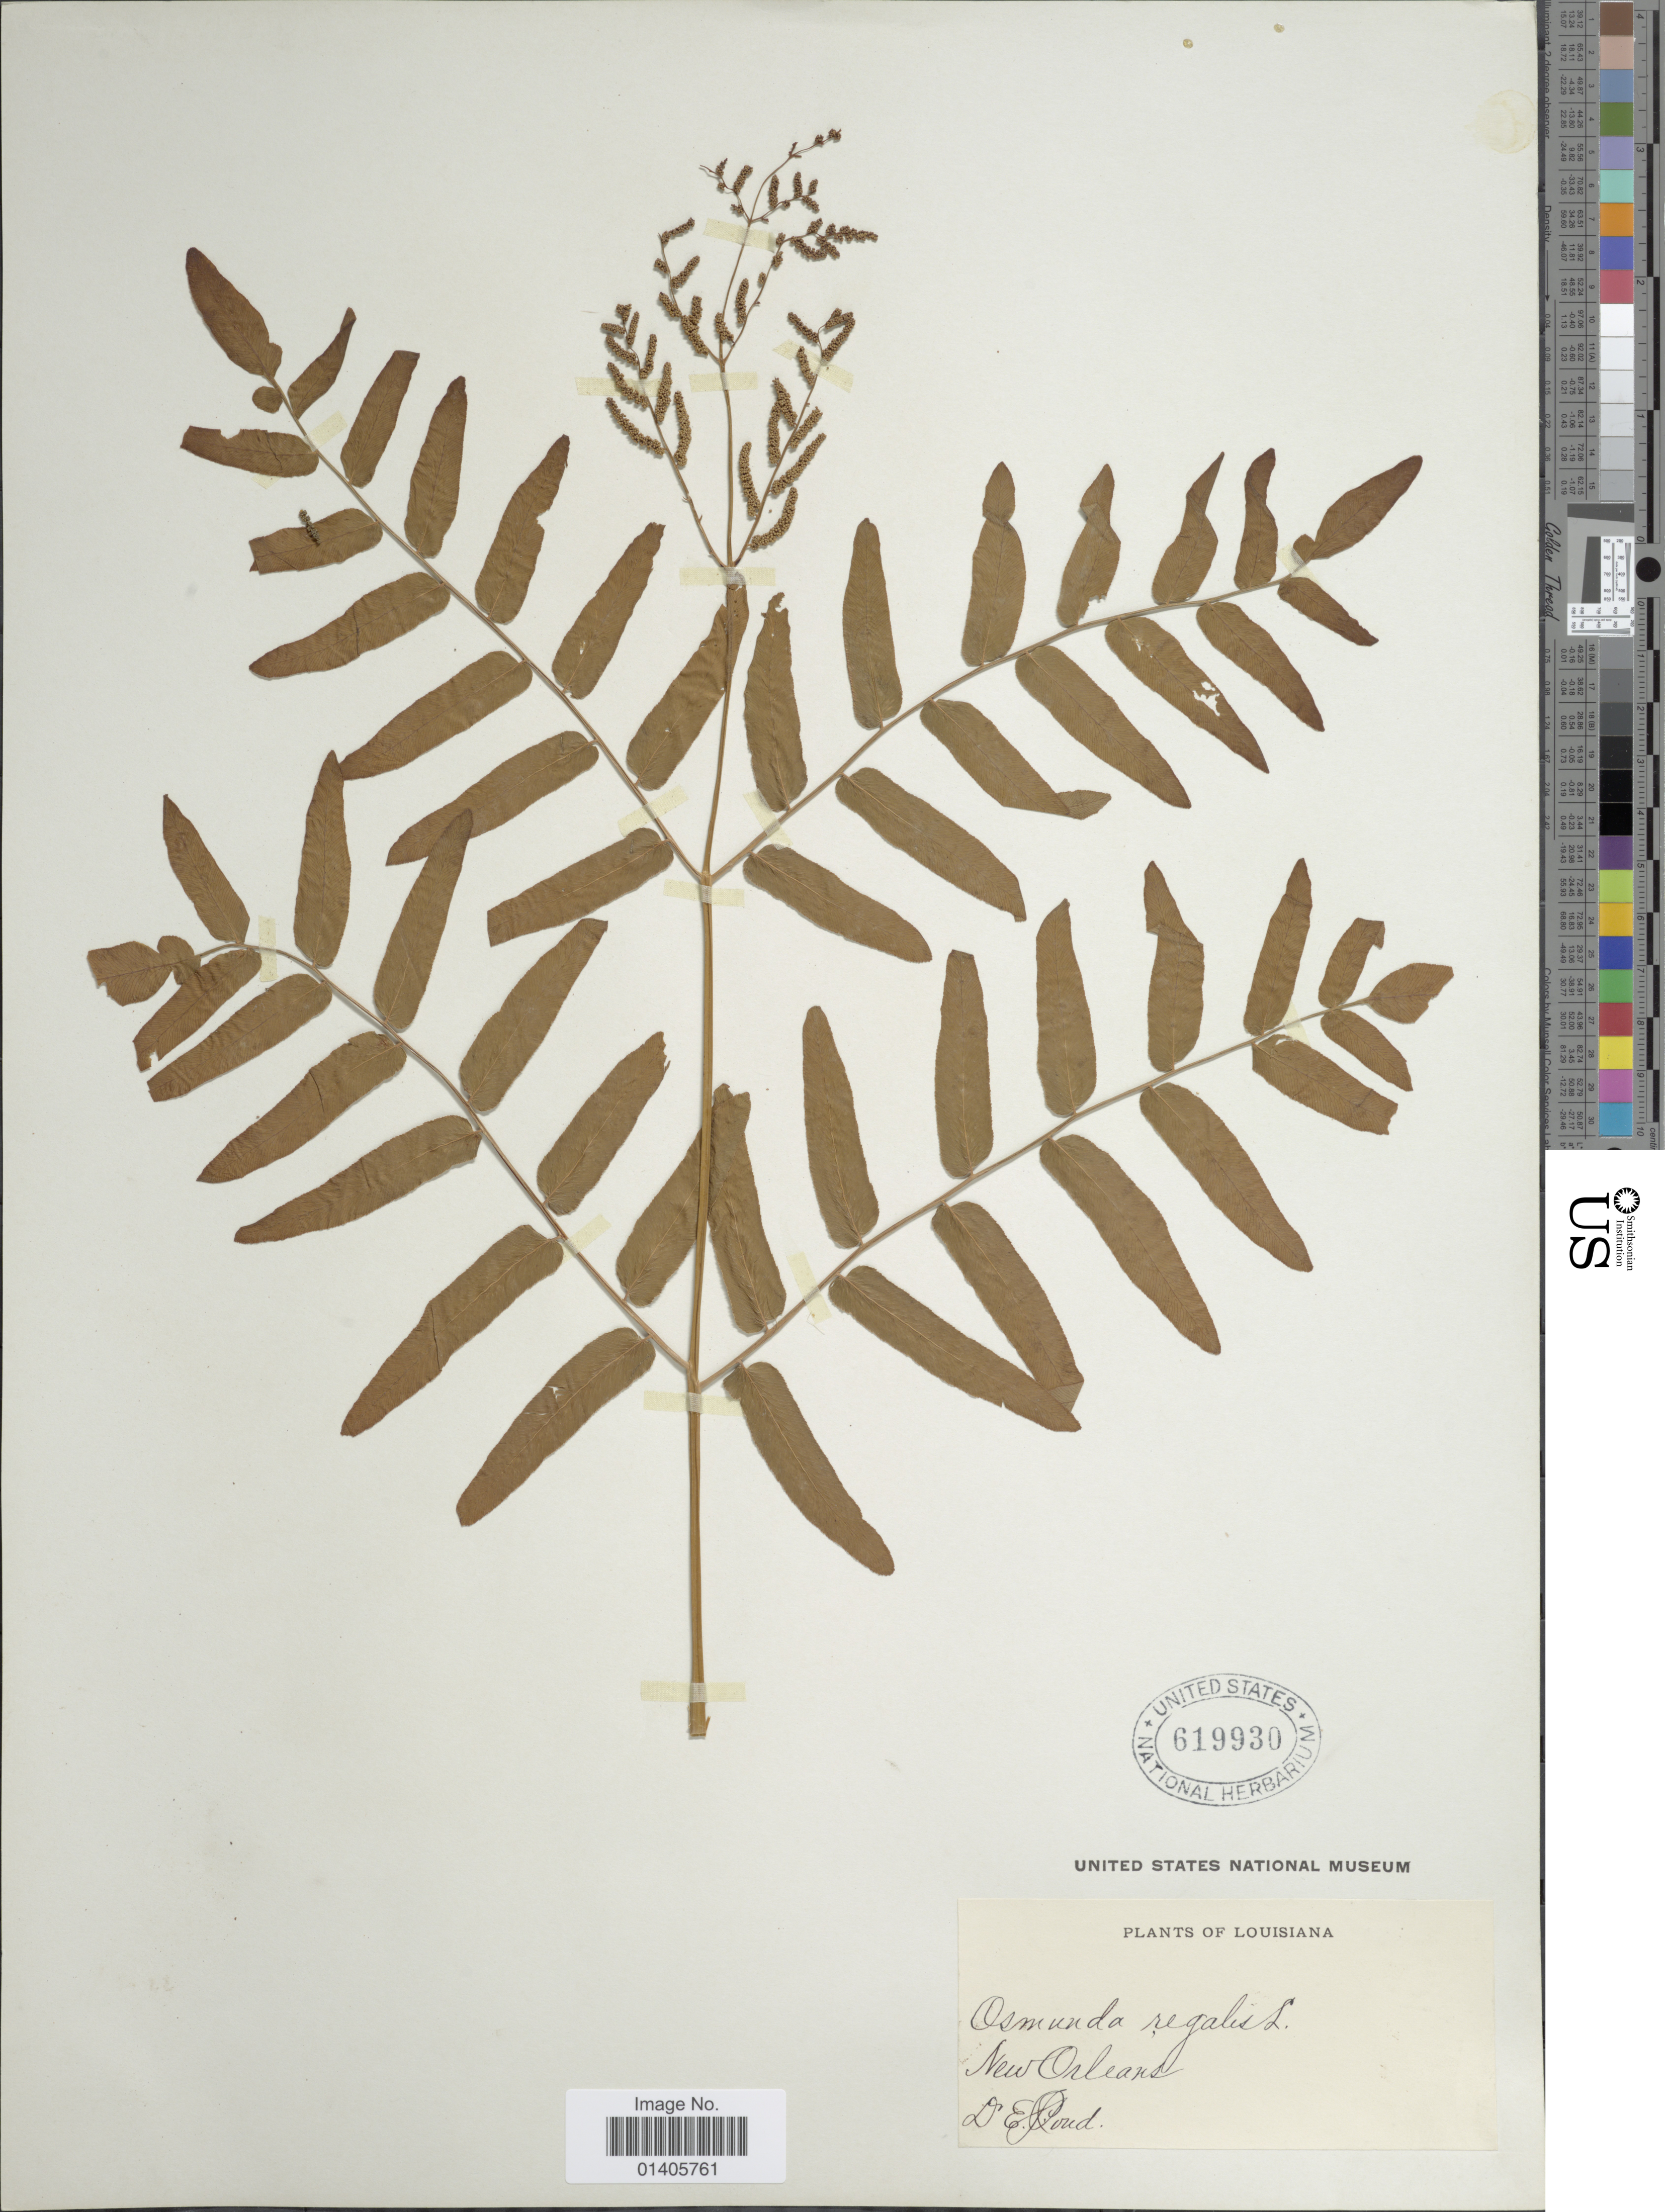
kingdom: Plantae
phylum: Tracheophyta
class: Polypodiopsida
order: Osmundales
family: Osmundaceae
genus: Osmunda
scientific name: Osmunda regalis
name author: L.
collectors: E. Pond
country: United States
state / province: Louisiana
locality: New Orleans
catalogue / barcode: US 619930